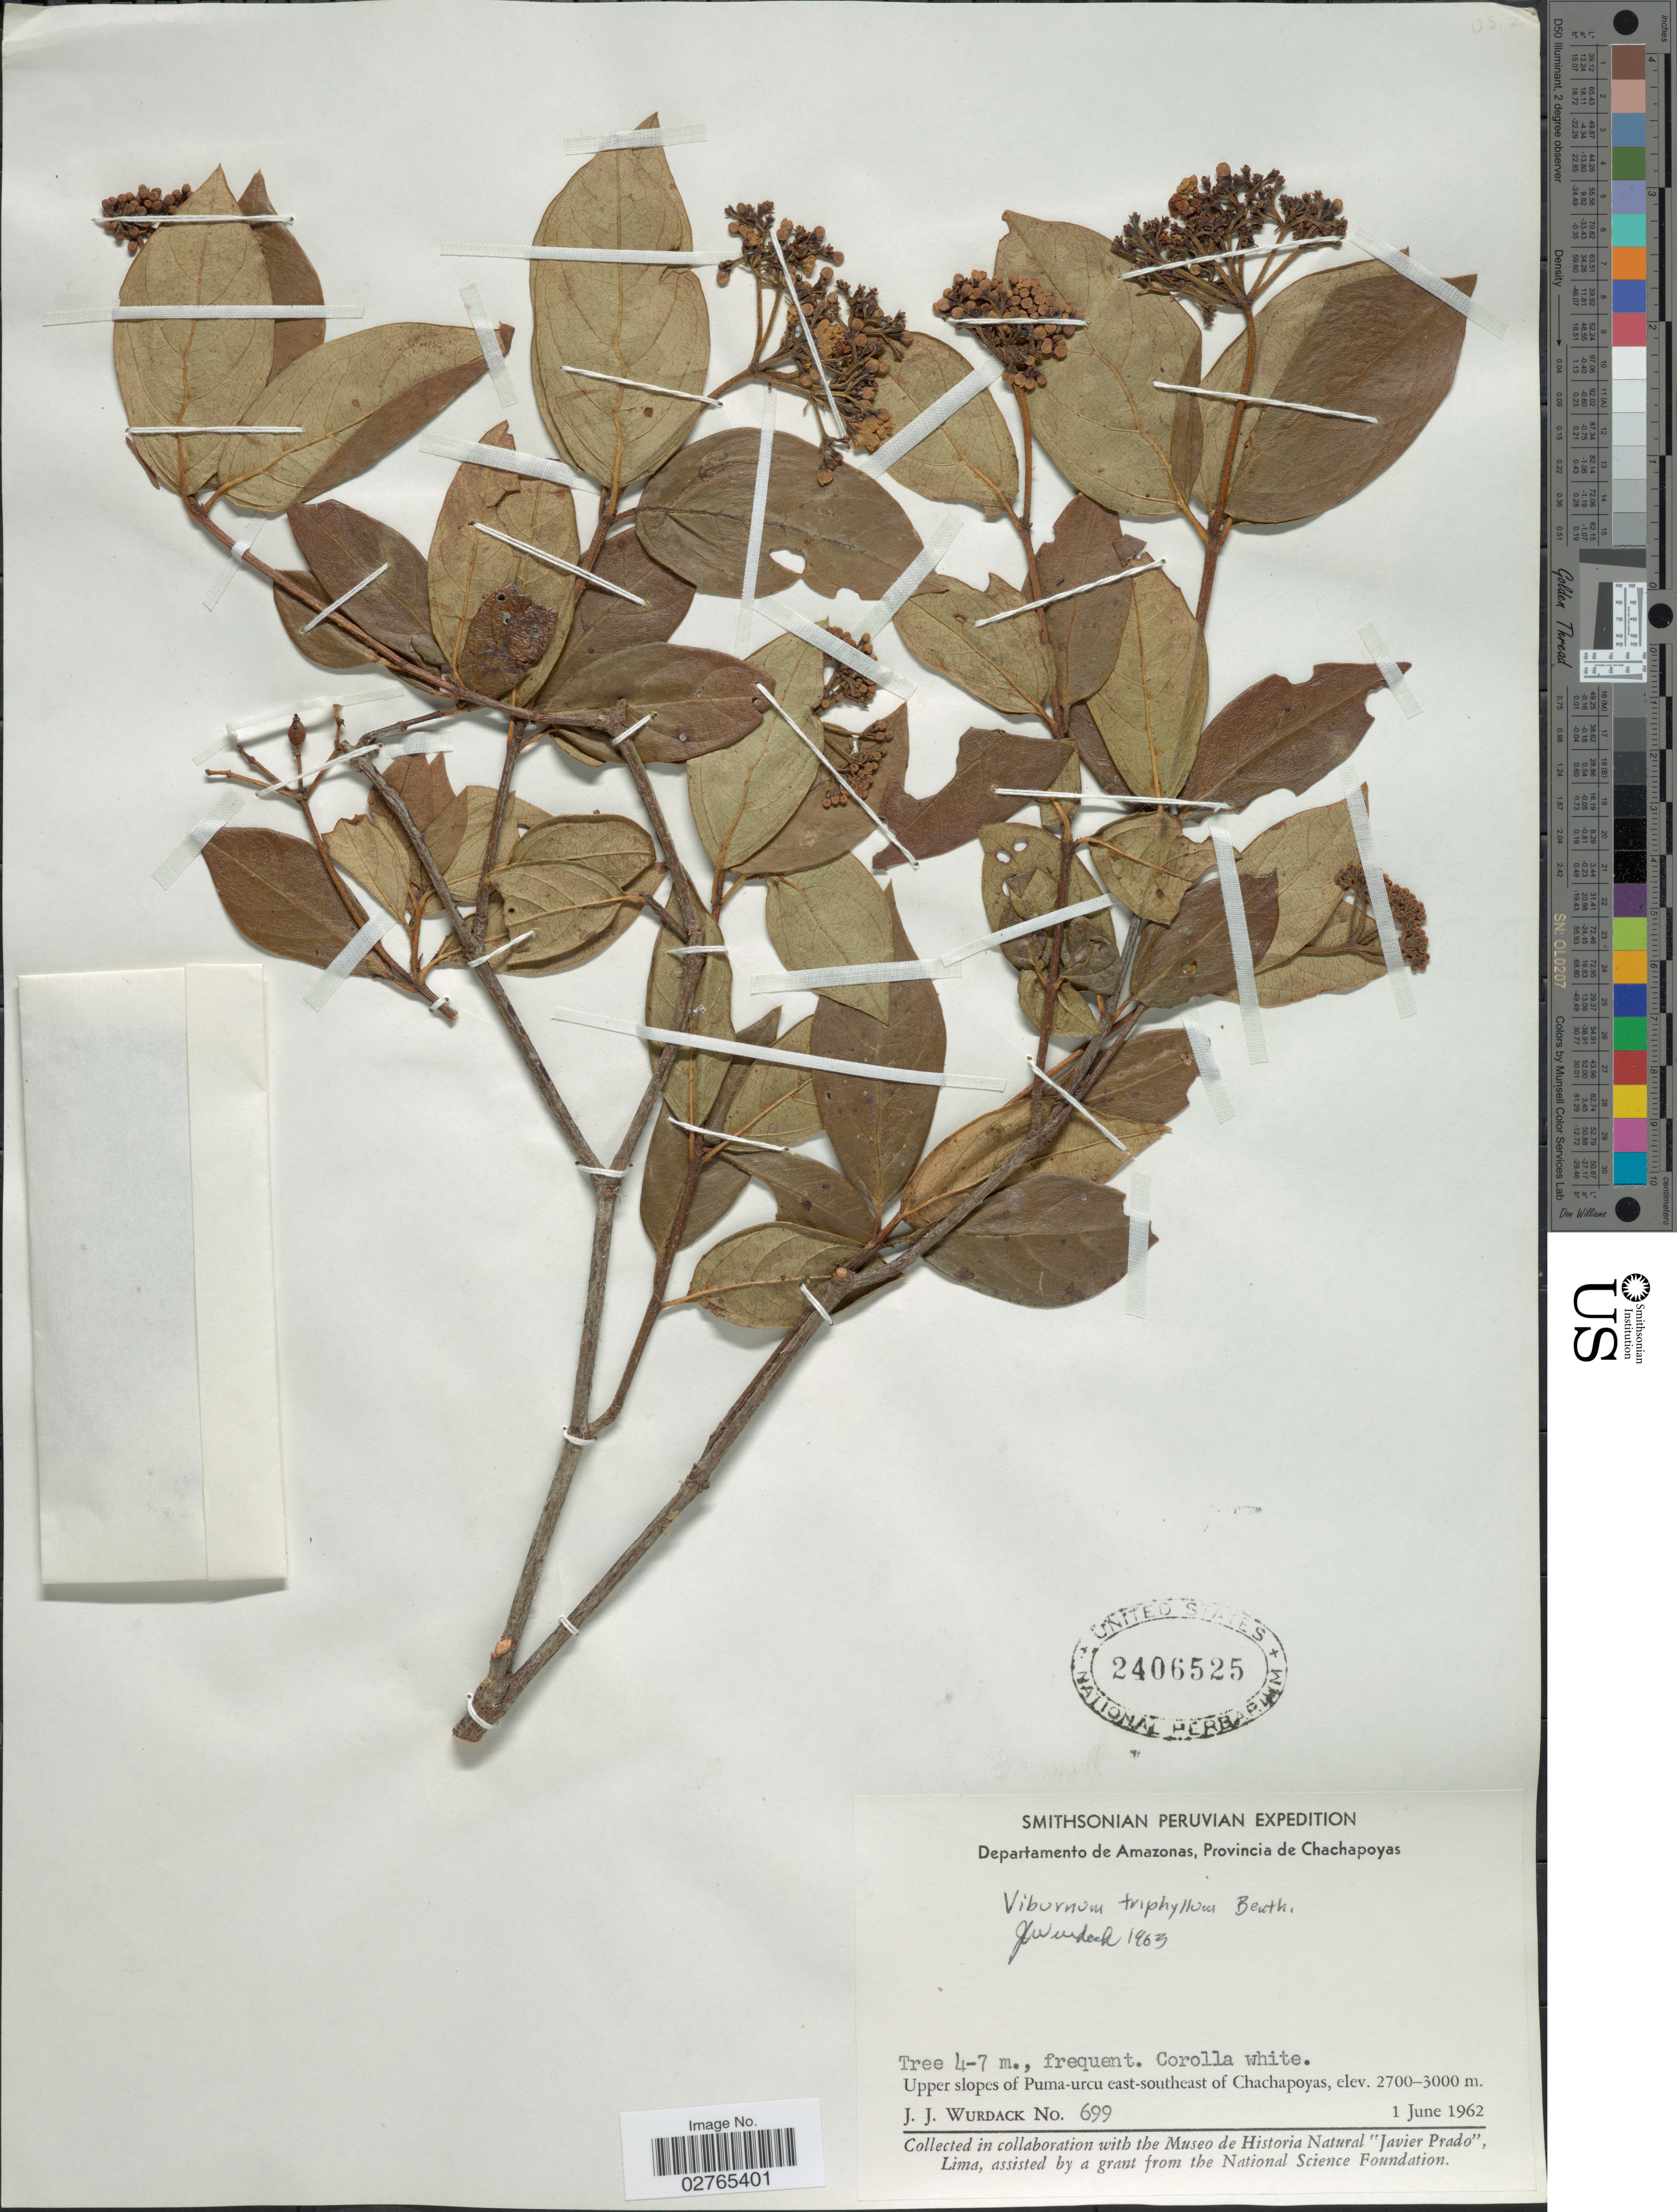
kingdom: Plantae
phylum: Tracheophyta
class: Magnoliopsida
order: Dipsacales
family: Viburnaceae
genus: Viburnum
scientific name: Viburnum triphyllum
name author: Benth.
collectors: J. J. Wurdack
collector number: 699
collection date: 1962-06-01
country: Peru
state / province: Amazonas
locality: Departamento de Amazonas, Provincia de Chachapoyas. Upper slopes of Puma-urcu east-southeast of Chachapoyas.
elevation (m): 2700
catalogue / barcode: US 2406525